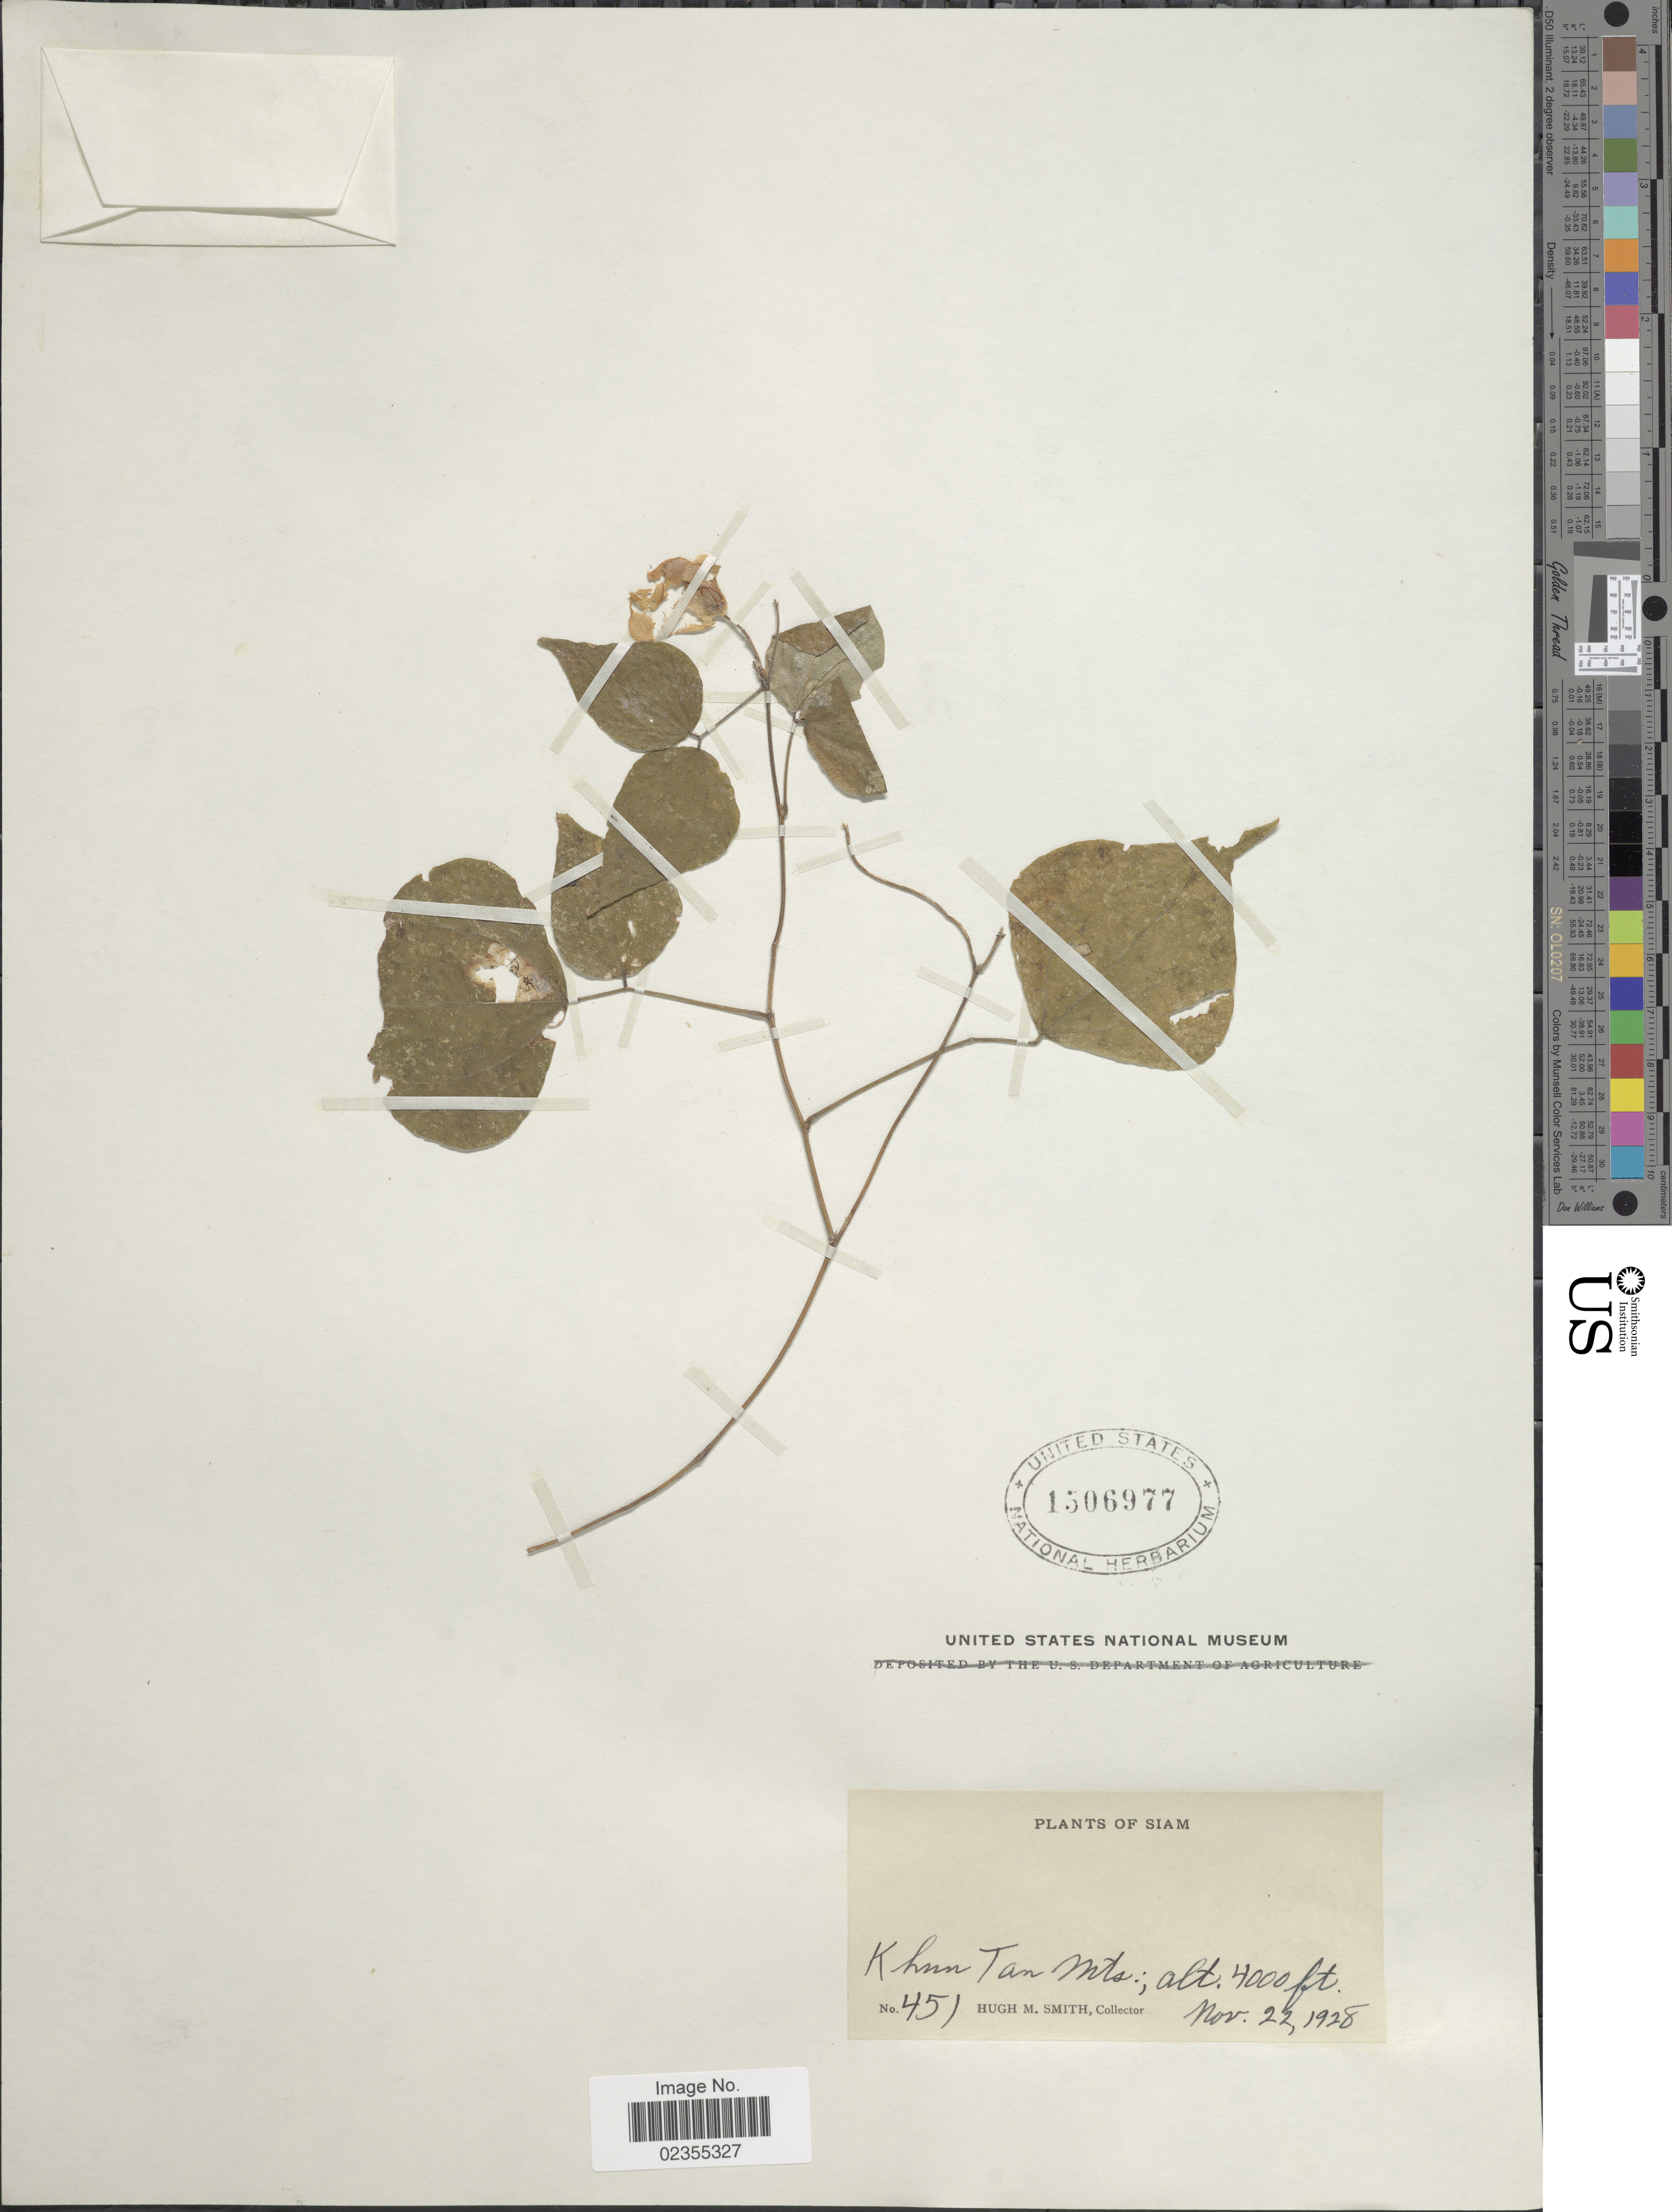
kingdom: Plantae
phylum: Tracheophyta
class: Magnoliopsida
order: Fabales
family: Fabaceae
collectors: H. M. Smith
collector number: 451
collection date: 1928-11-22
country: Thailand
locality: Siam, Khun Tan Mts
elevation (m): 1219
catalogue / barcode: US 1506977